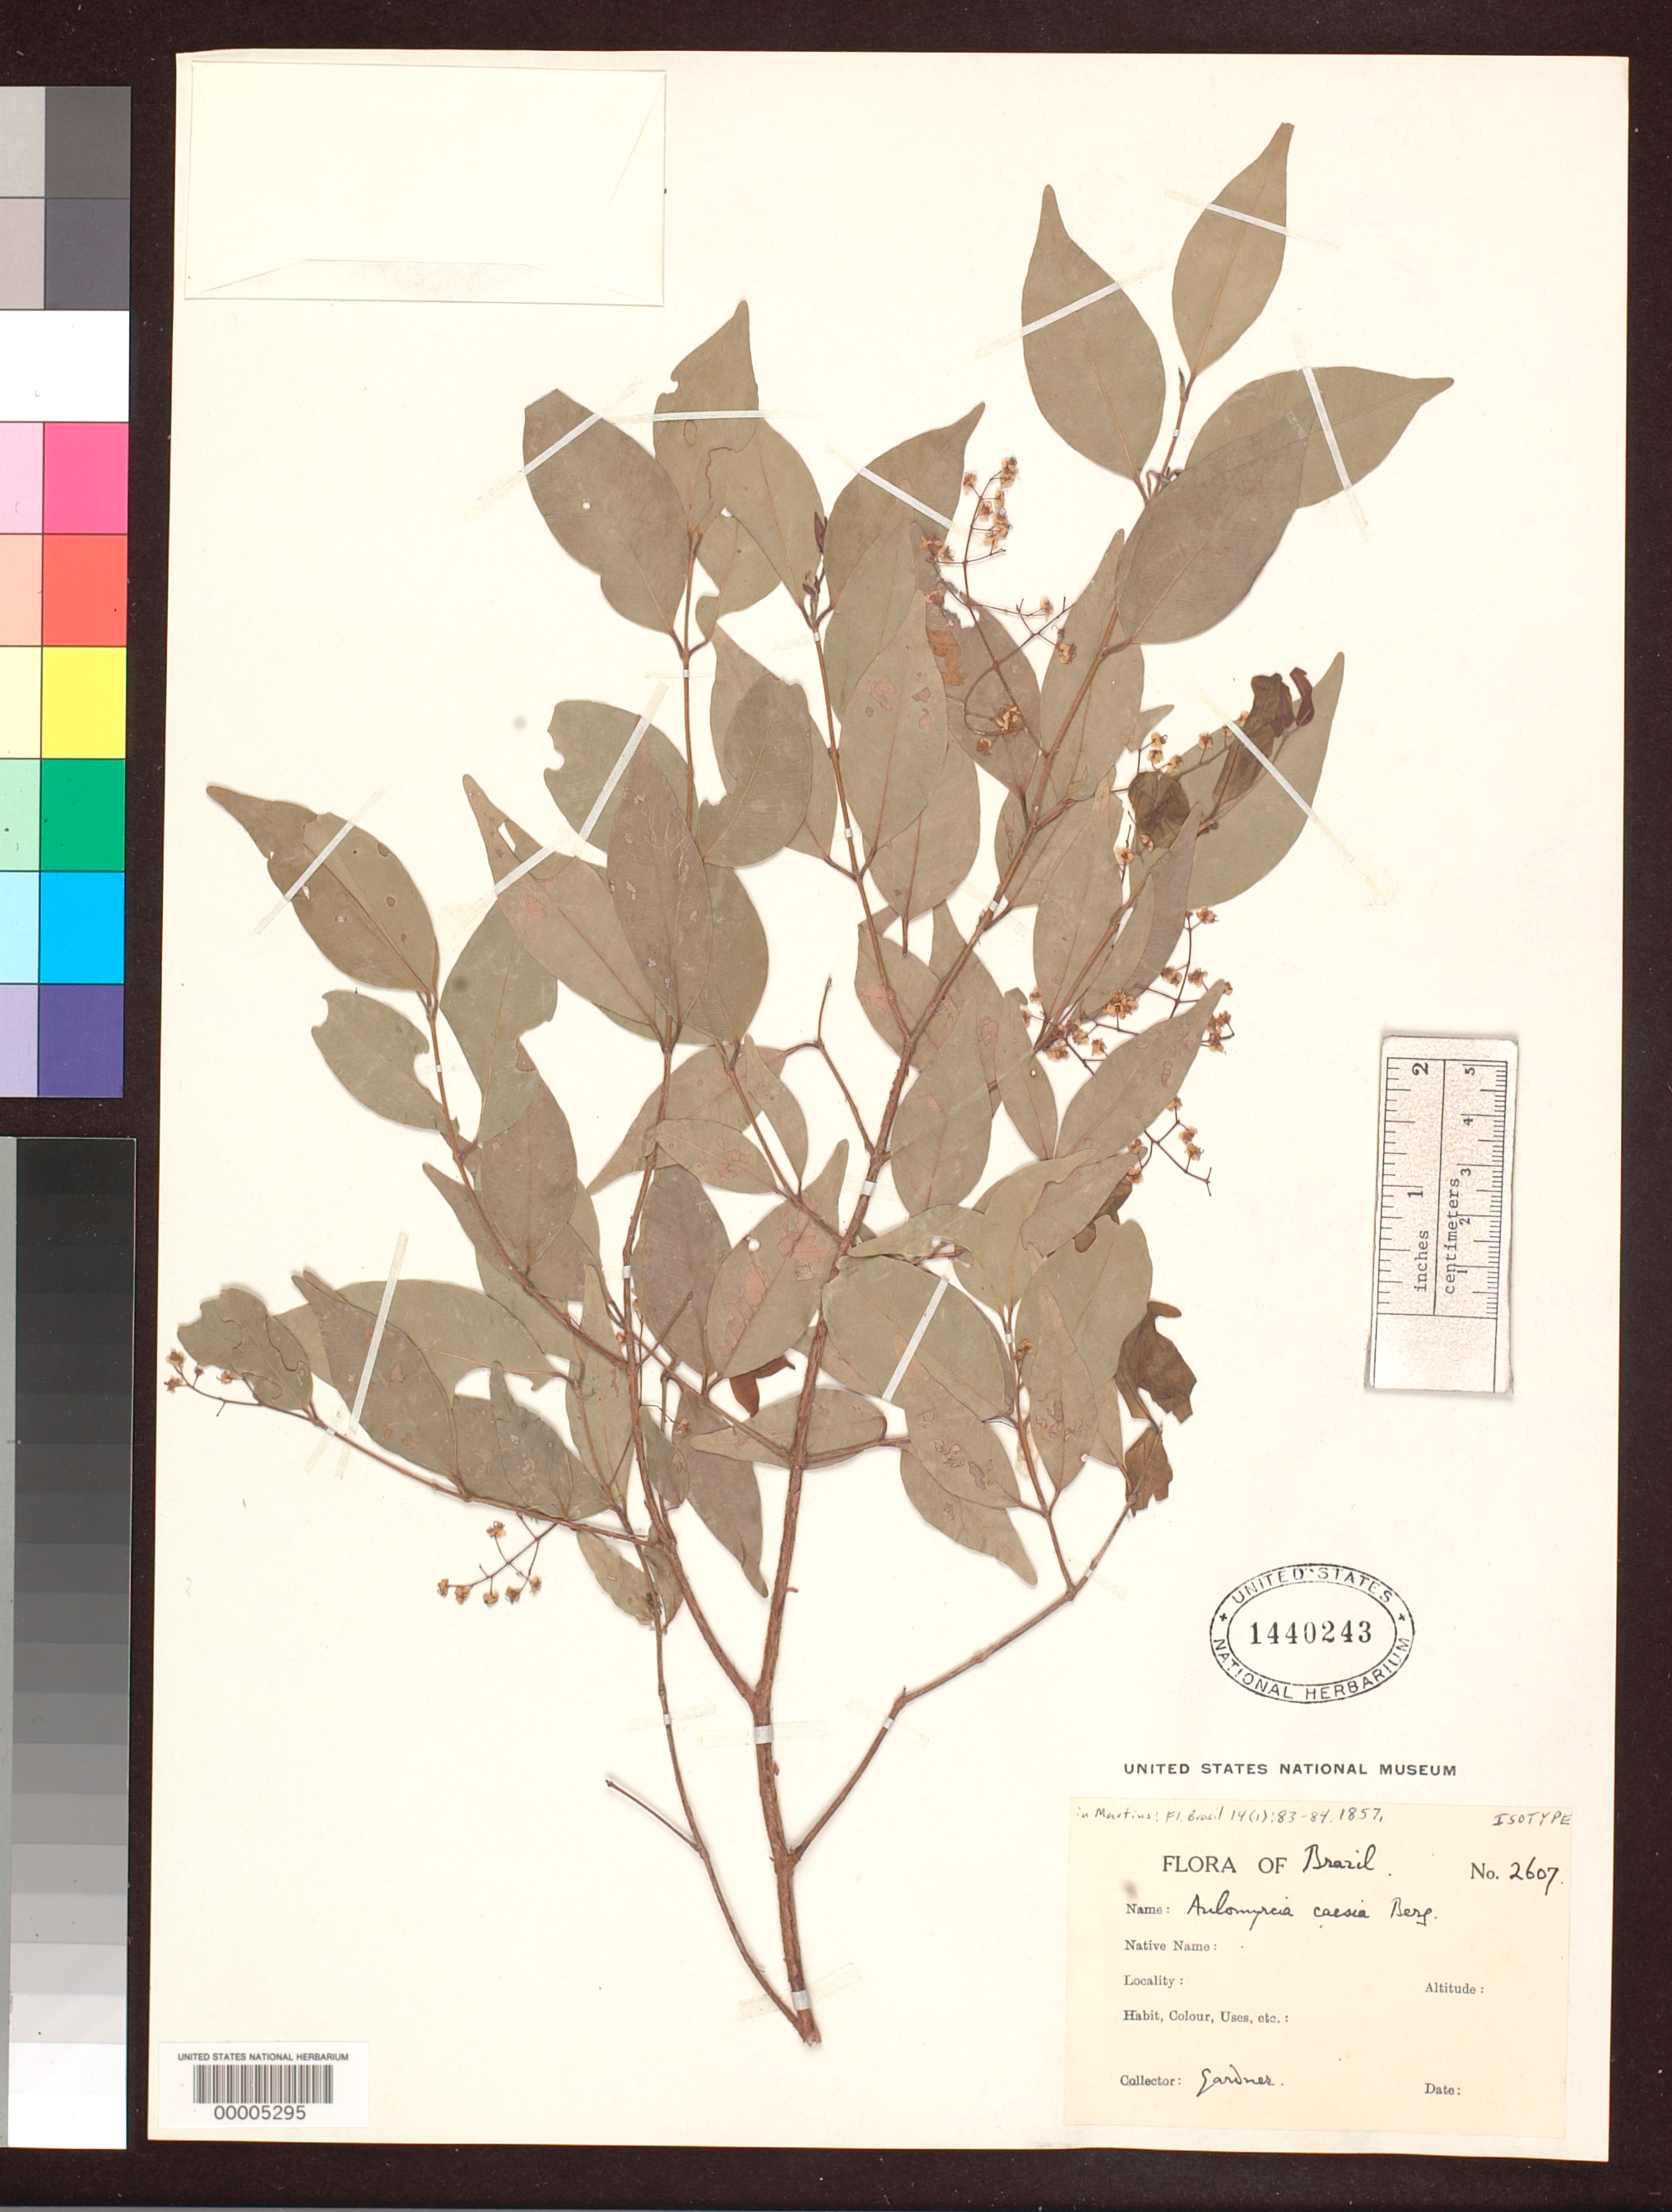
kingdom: Plantae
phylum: Tracheophyta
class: Magnoliopsida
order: Myrtales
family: Myrtaceae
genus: Aulomyrcia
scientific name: Aulomyrcia caesia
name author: O. Berg in Mart.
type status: Isotype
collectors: G. Gardner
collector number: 2607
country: Brazil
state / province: Minas Gerais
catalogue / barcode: US 1440243